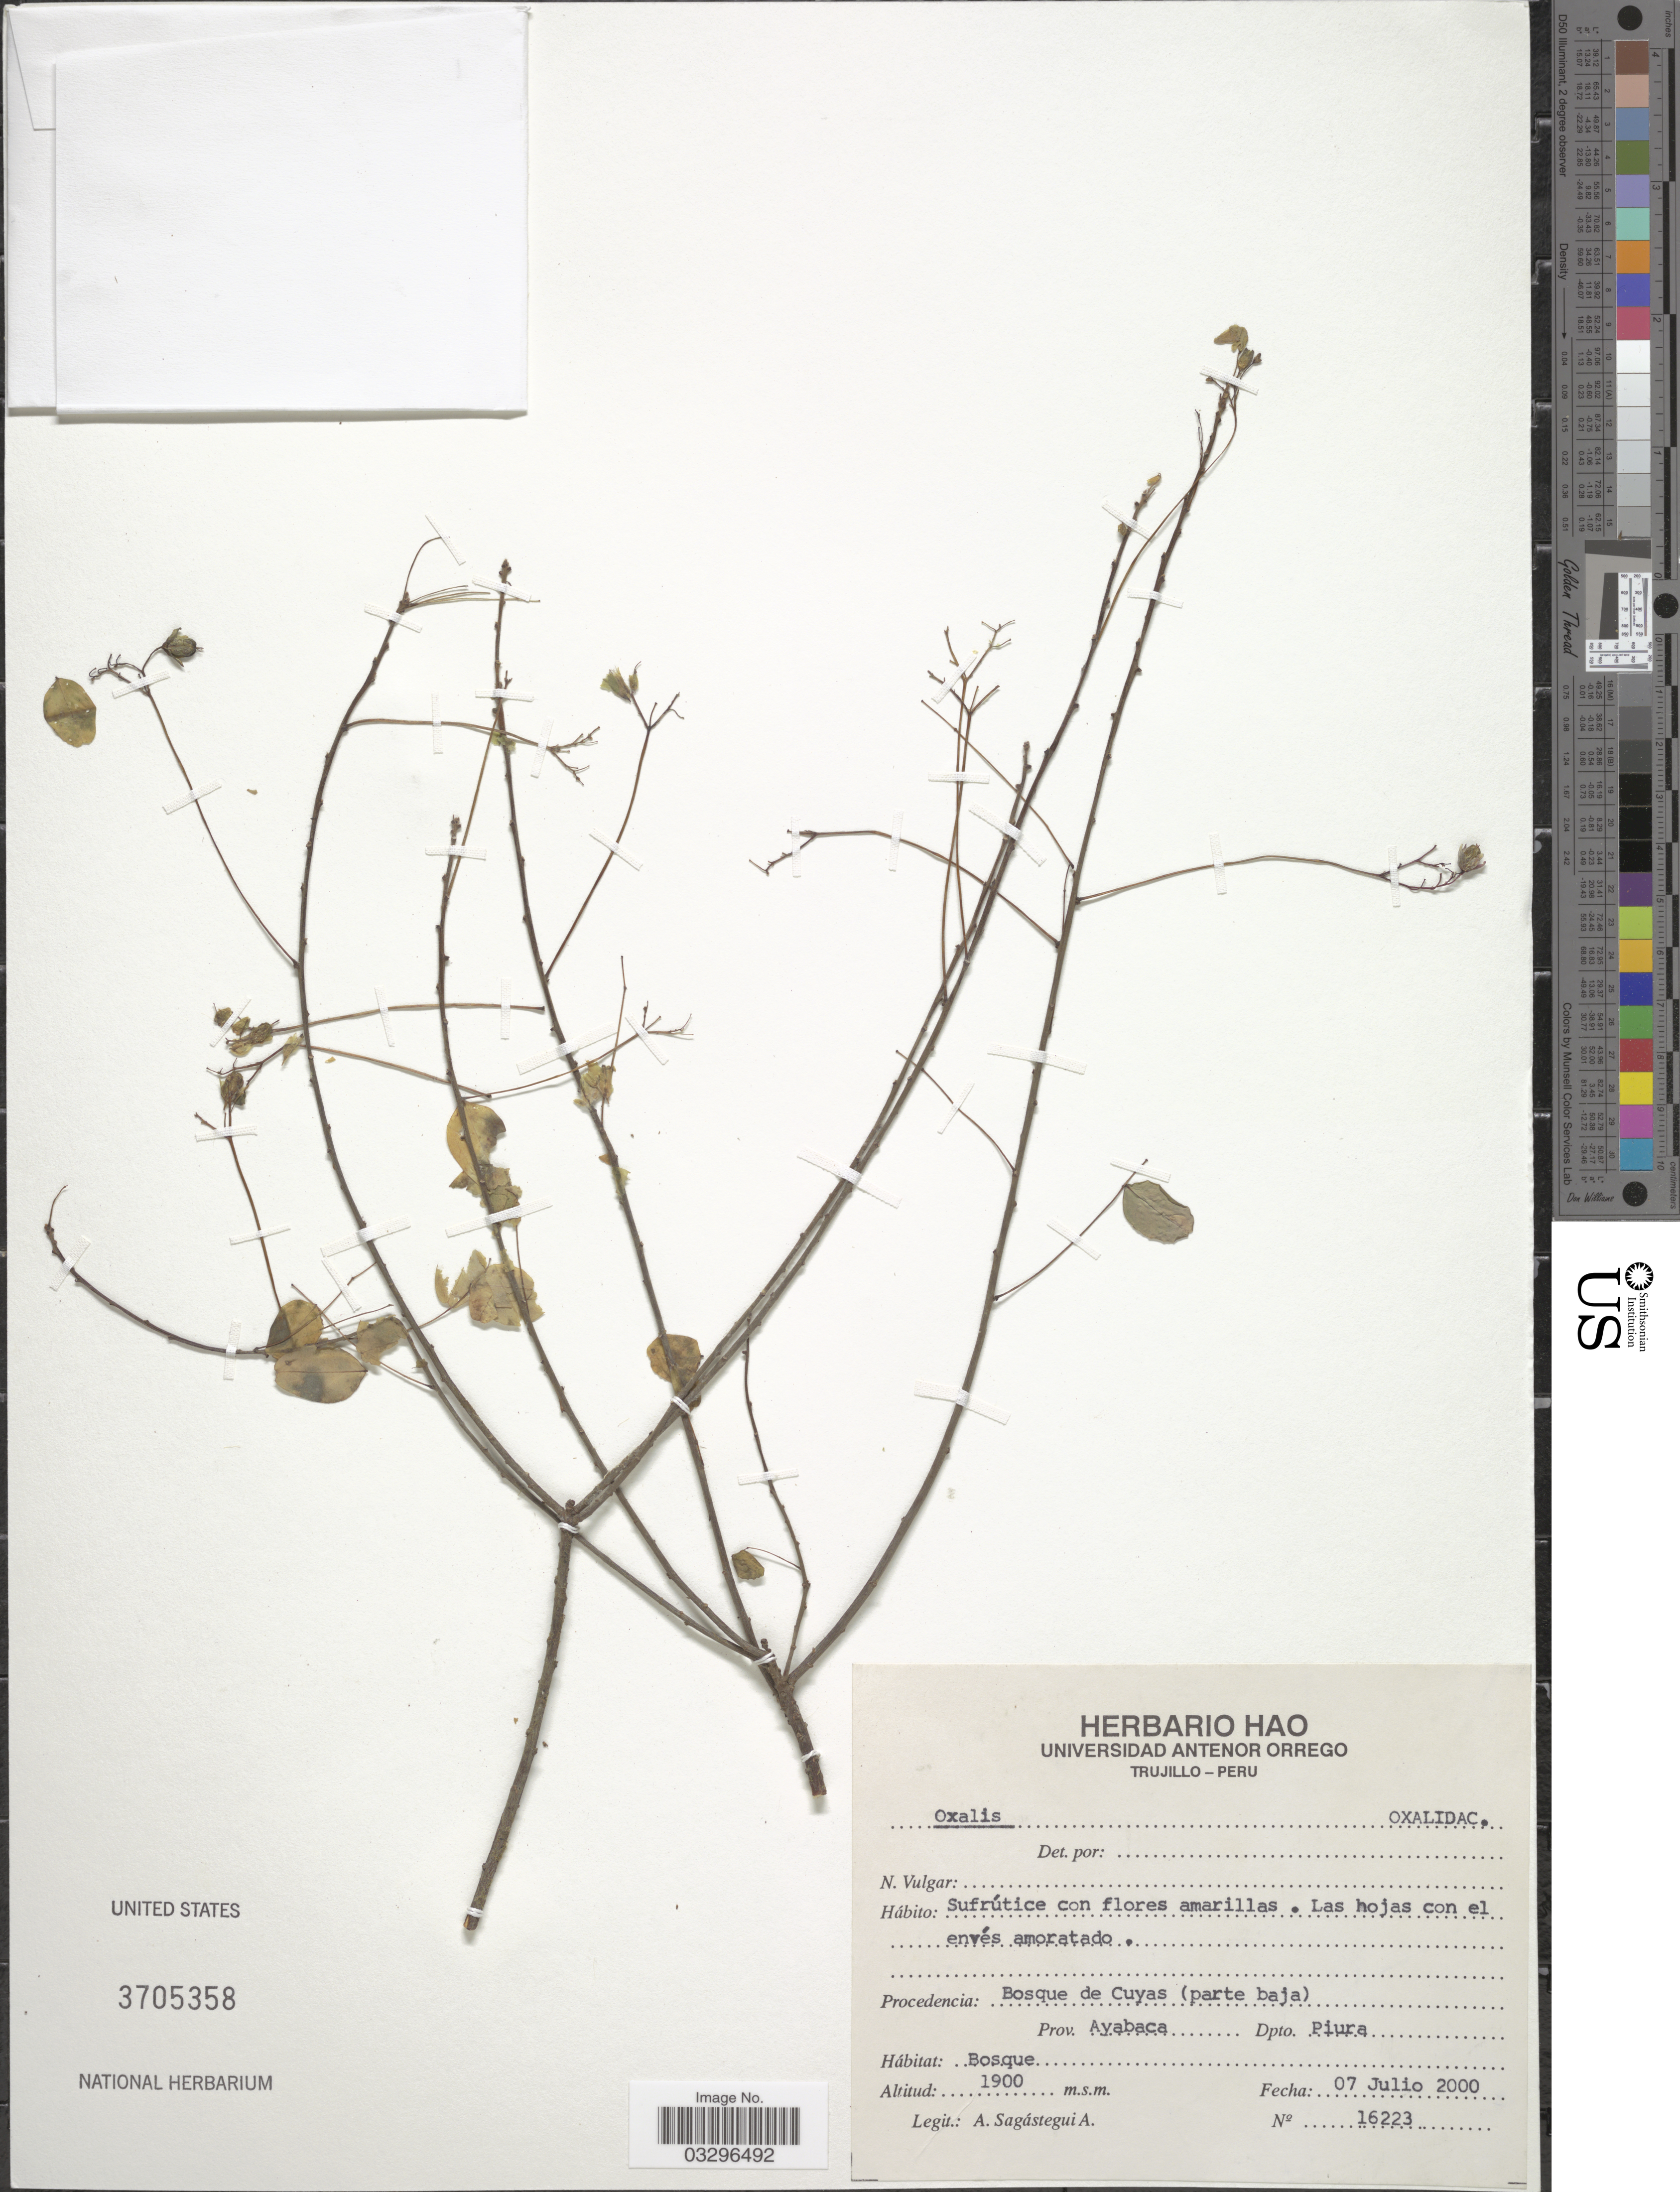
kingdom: Plantae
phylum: Tracheophyta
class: Magnoliopsida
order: Oxalidales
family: Oxalidaceae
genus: Oxalis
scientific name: Oxalis sp.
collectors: A. Sagástegui A.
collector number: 16223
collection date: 2000-07-07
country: Peru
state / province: Piura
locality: Bosque de Cuyas (parte baja). Prov. Ayabaca, Dpto. Piura.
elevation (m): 1900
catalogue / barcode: US 3705358